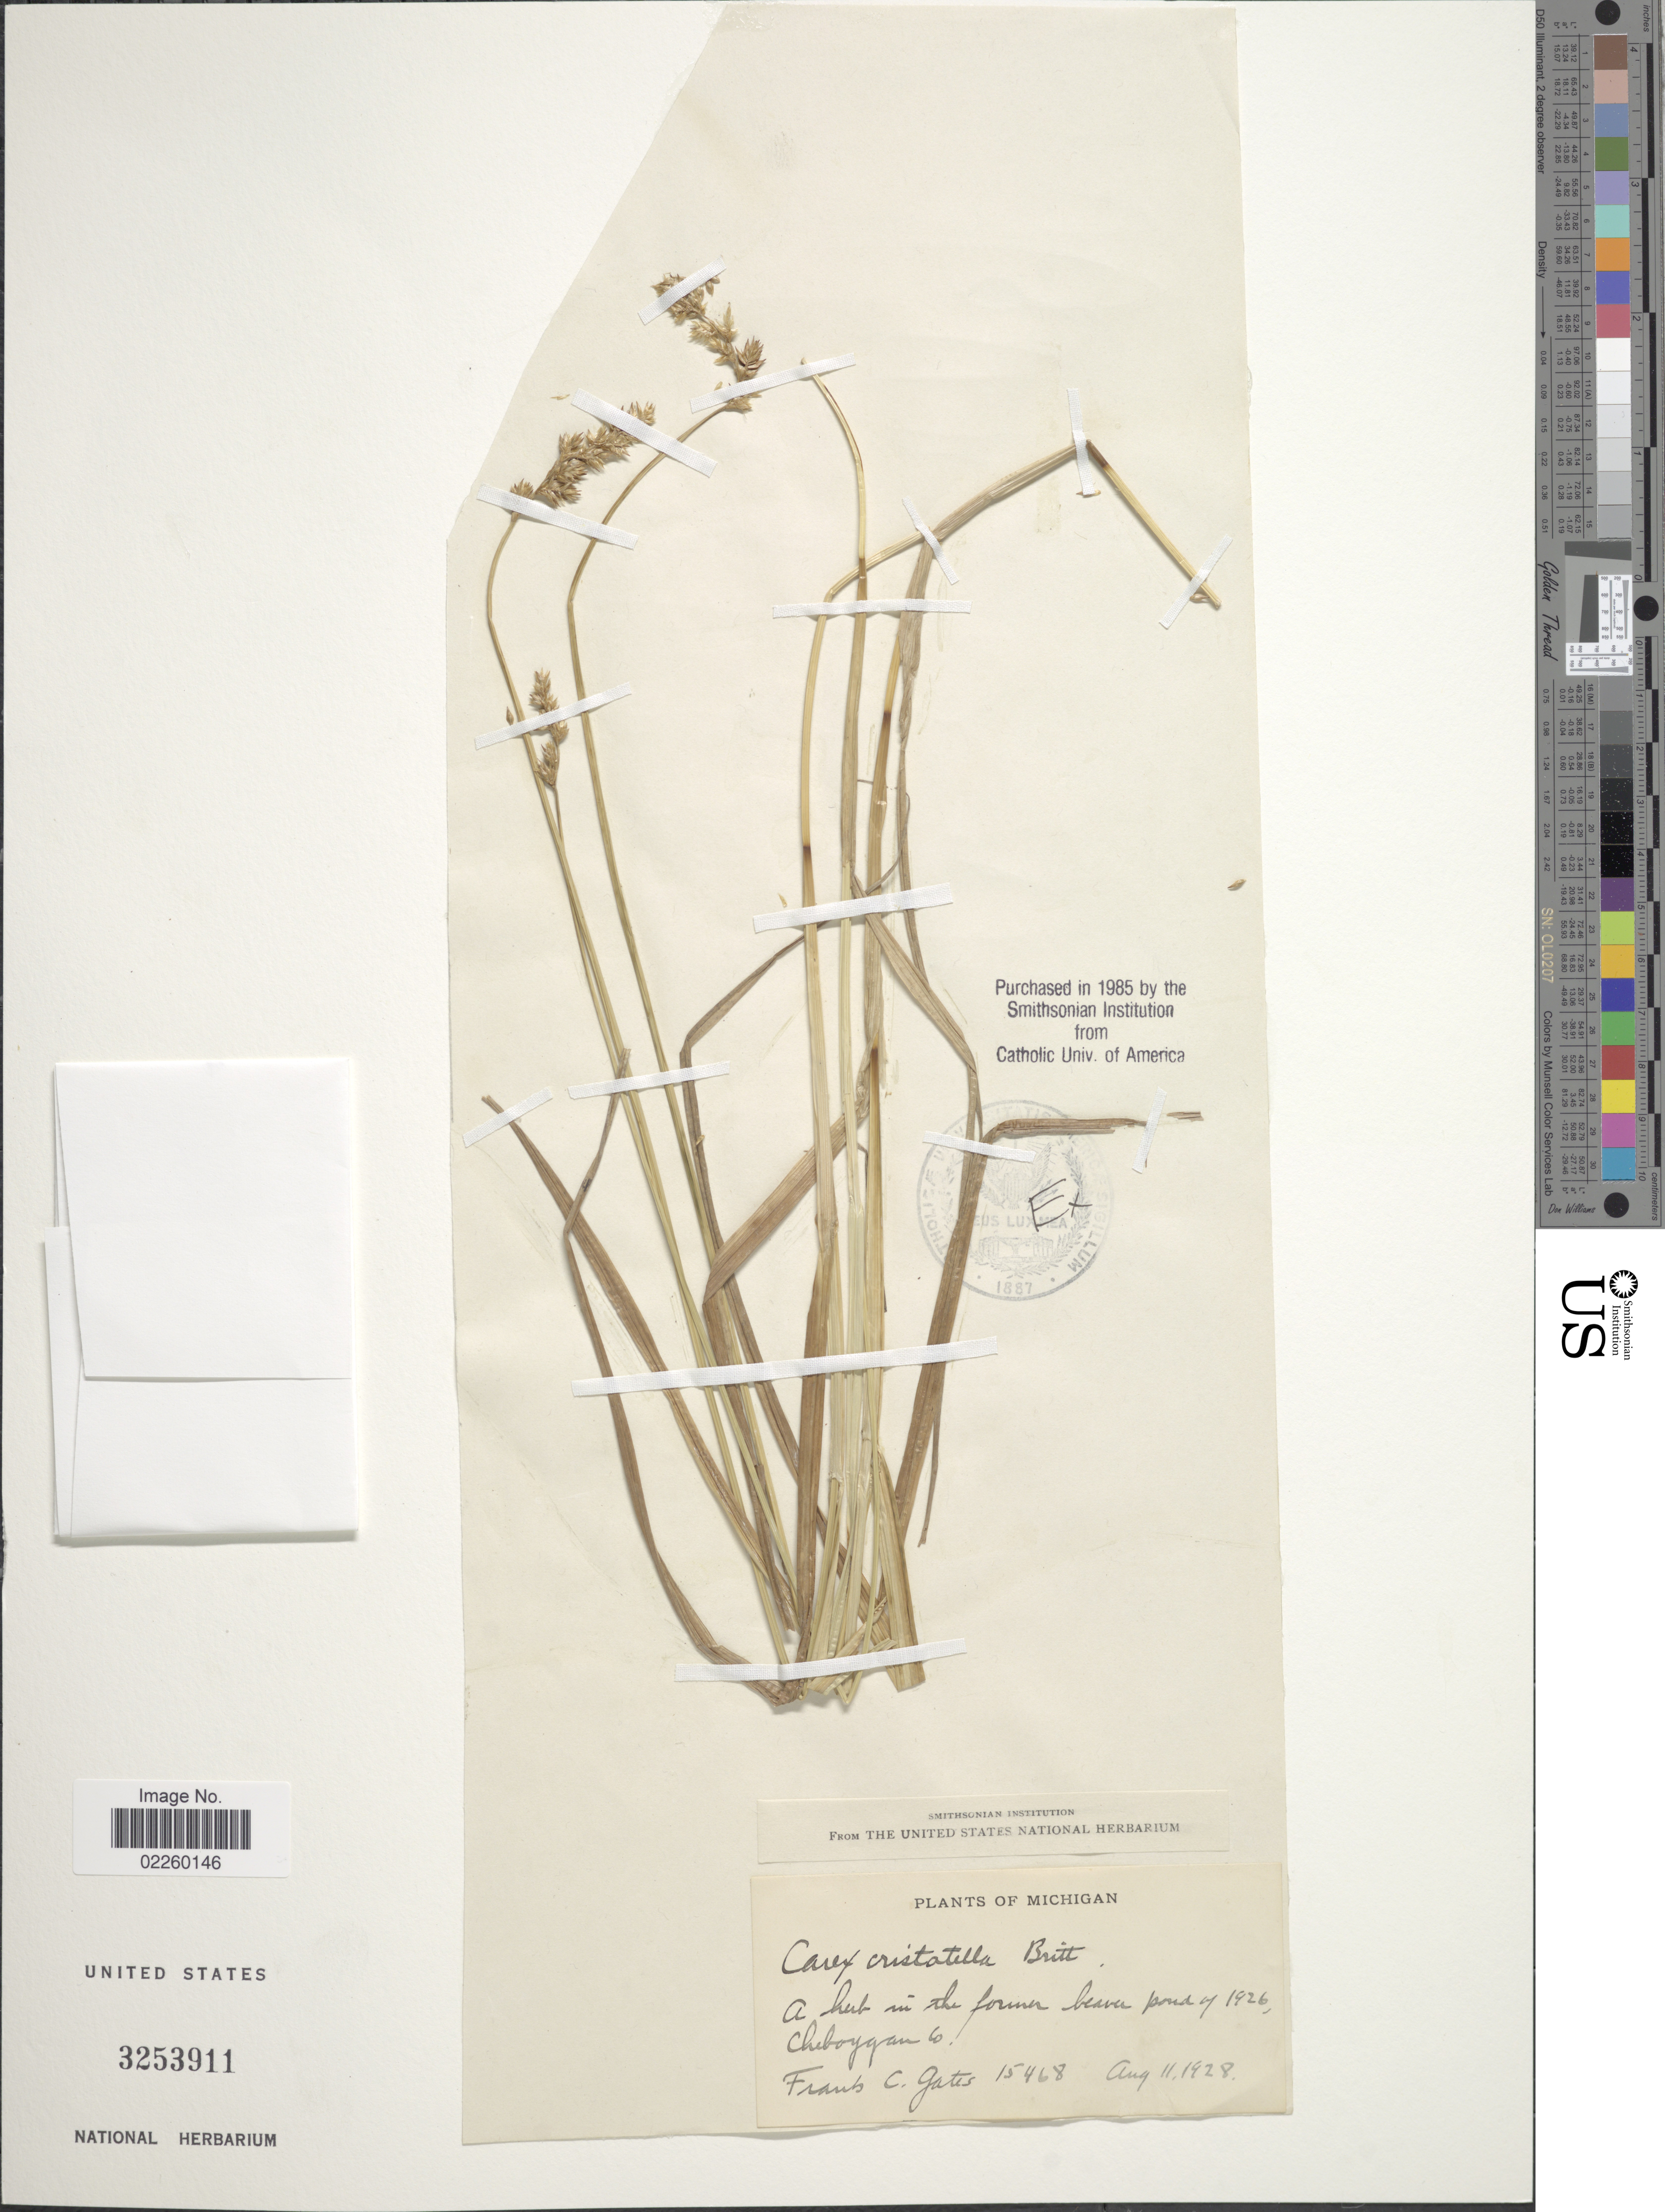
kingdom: Plantae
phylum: Tracheophyta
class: Liliopsida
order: Poales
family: Cyperaceae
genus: Carex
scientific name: Carex cristatella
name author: Britton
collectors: F. C. Gates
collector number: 15468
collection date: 1928-08-11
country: United States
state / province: Michigan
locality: A hub in the former beaver pond of 1926, Cheboygan Co.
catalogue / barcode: US 3253911